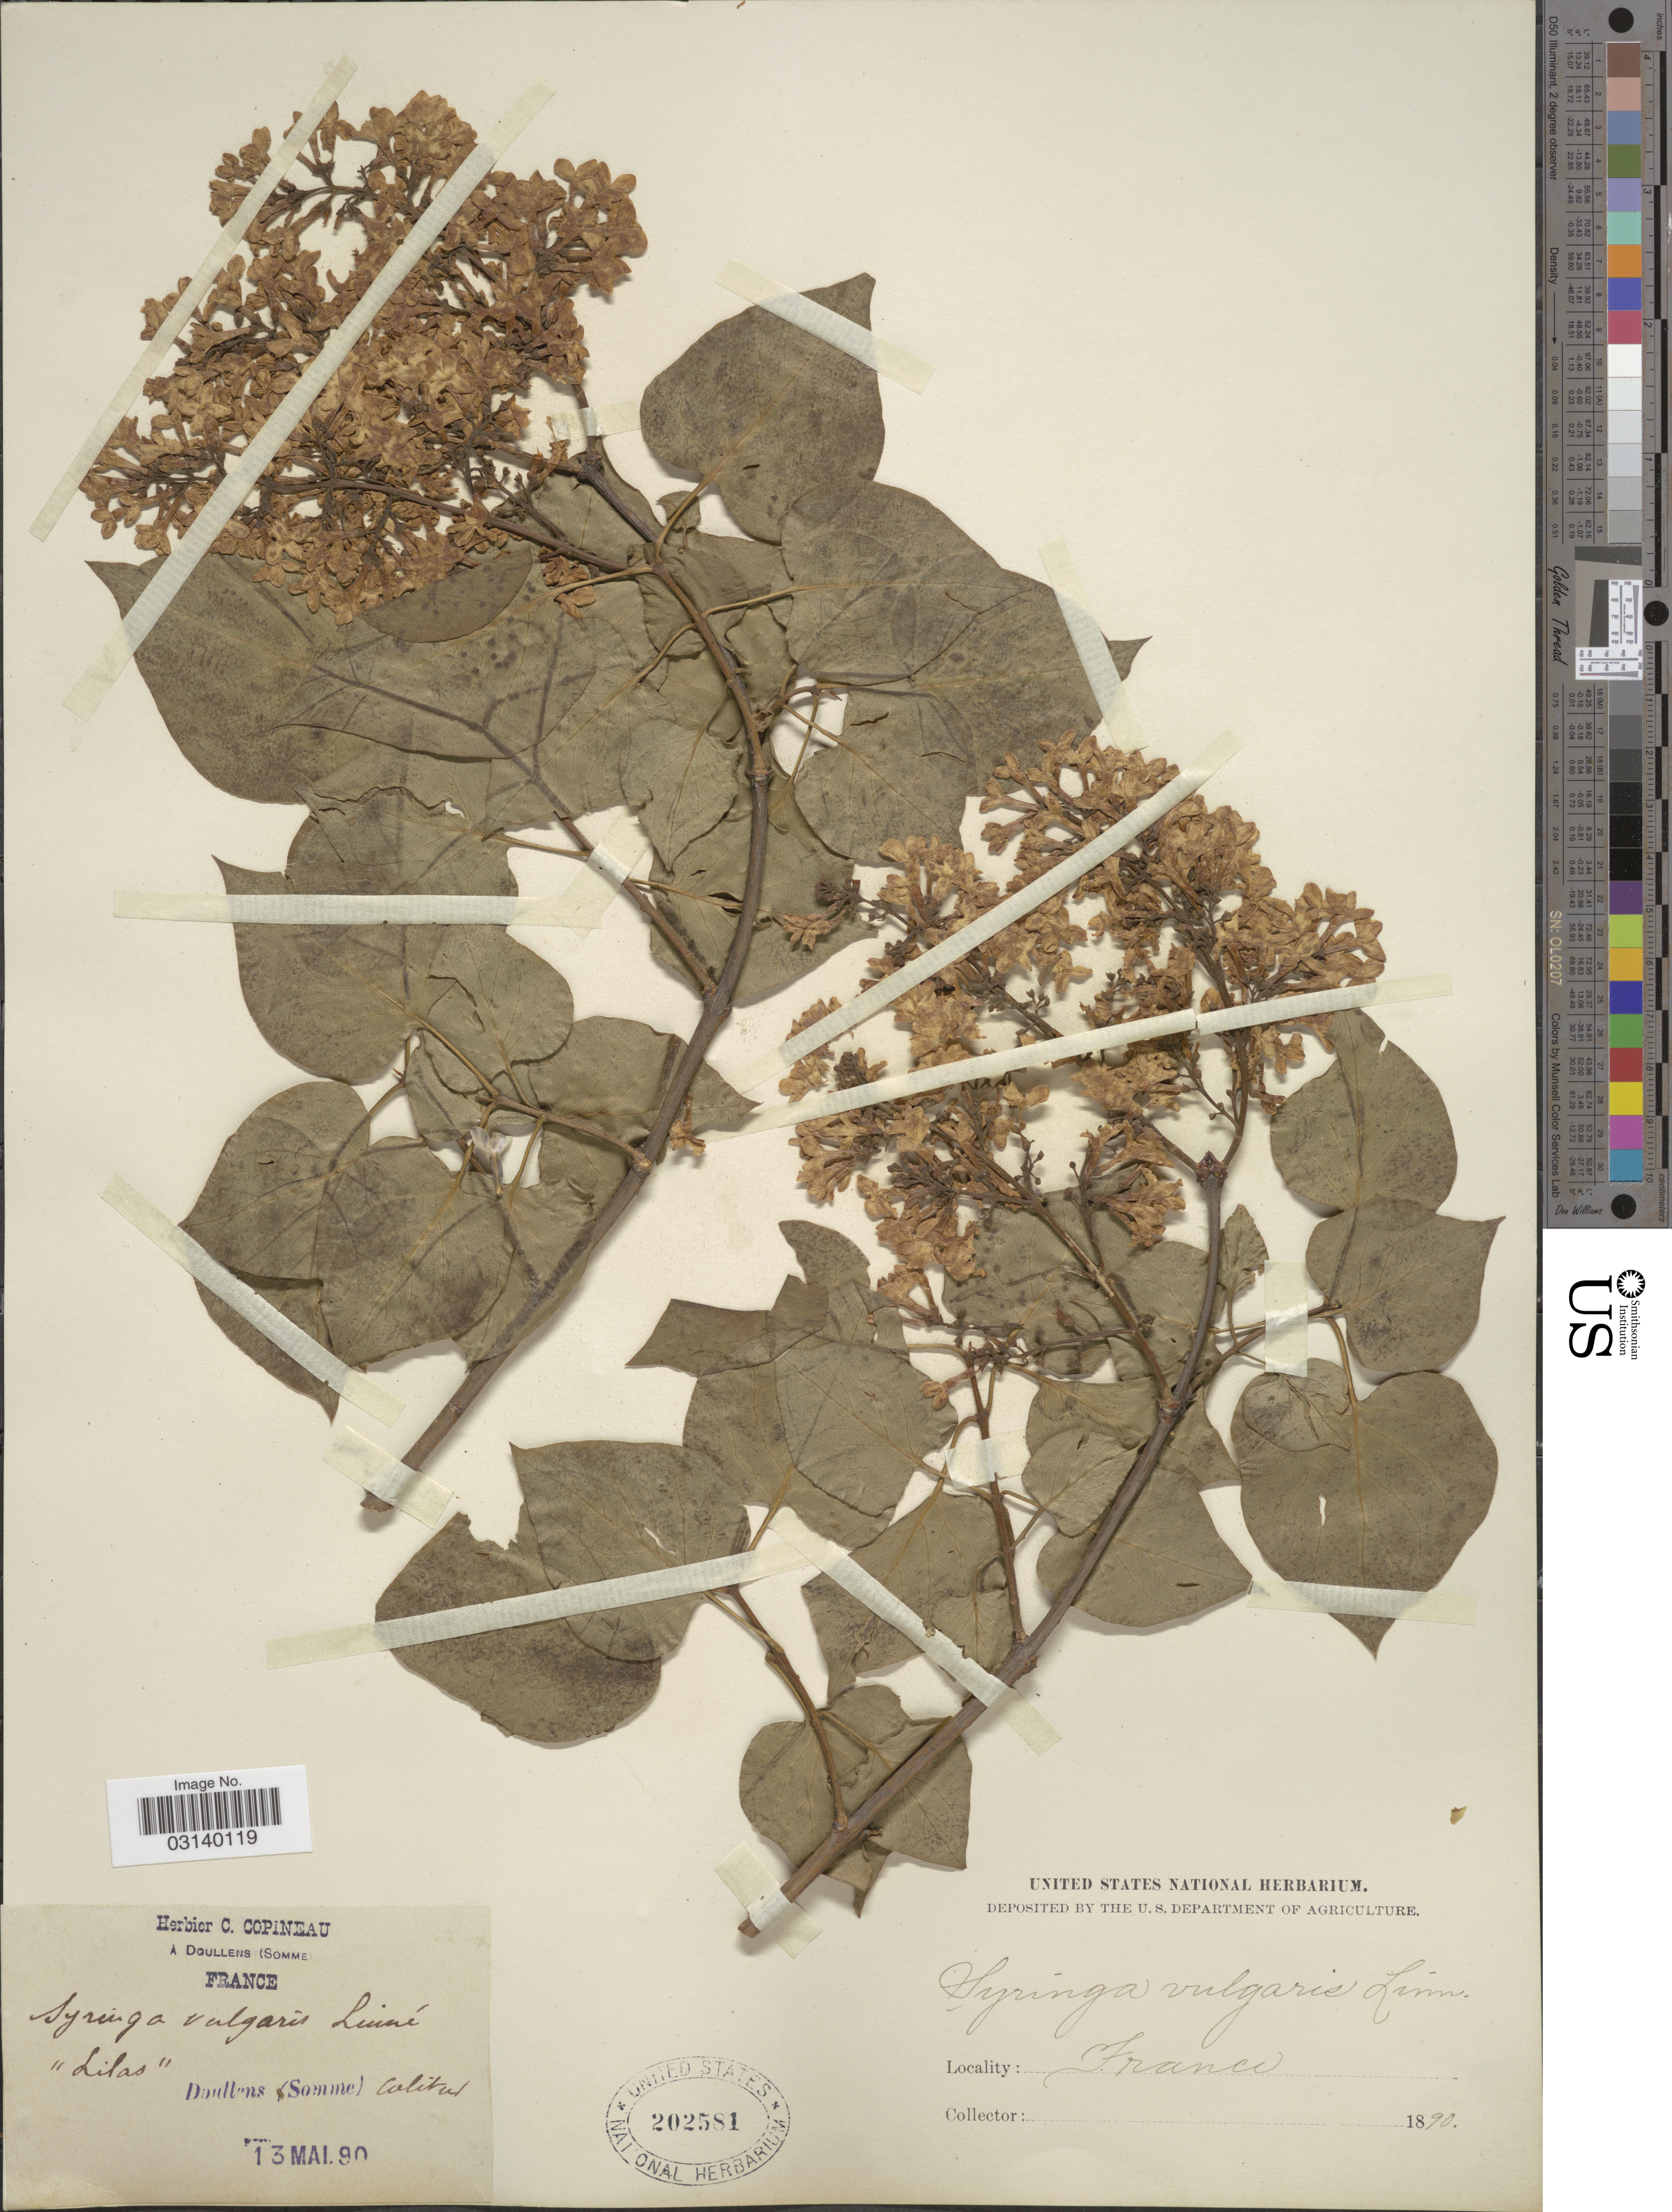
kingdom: Plantae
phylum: Tracheophyta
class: Magnoliopsida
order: Lamiales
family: Oleaceae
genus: Syringa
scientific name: Syringa vulgaris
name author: L.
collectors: ex herb. C. Copineau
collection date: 1890-05-13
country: France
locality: Lilas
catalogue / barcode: US 202581